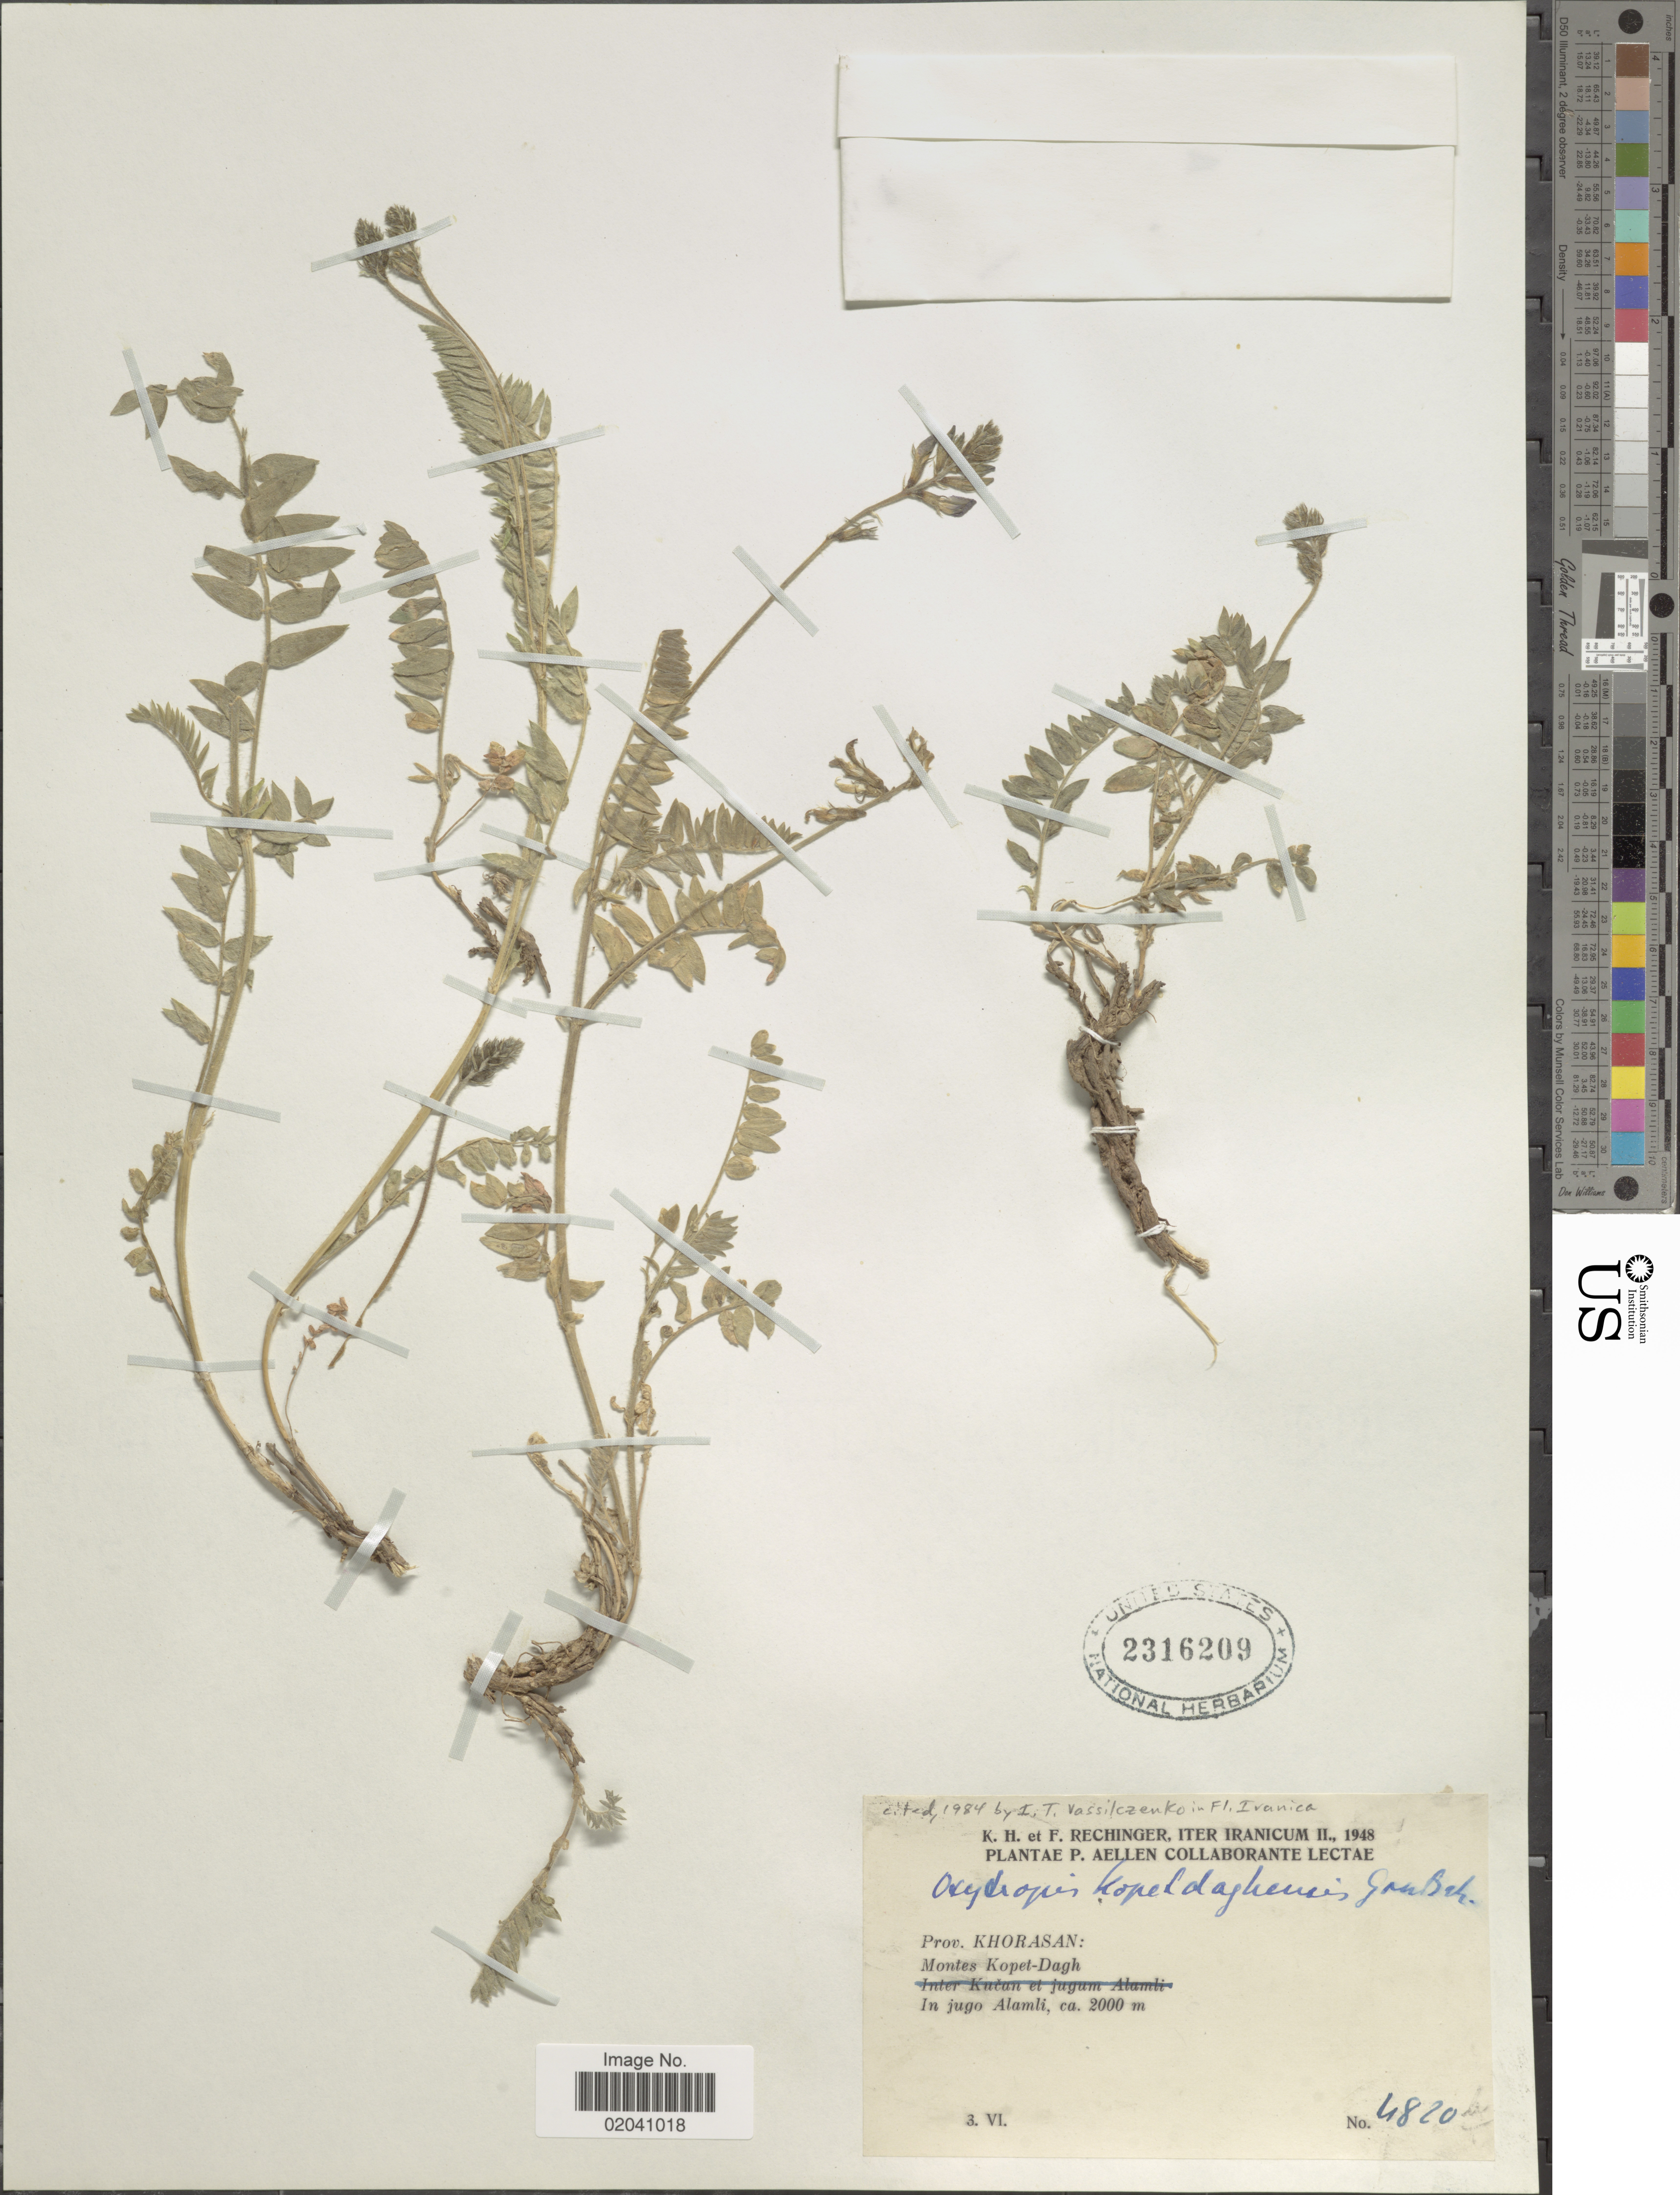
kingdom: Plantae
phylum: Tracheophyta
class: Magnoliopsida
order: Fabales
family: Fabaceae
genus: Oxytropis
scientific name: Oxytropis kopetdaghensis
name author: Gontsch.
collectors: K. H. Rechinger & F. Rechinger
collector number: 4820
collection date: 1948-06-03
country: Iran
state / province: Khorasan [obsolete]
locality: Prov. Khorasan: Montes Kopet-Dagh, in jugo Alamli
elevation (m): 2000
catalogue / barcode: US 2316209